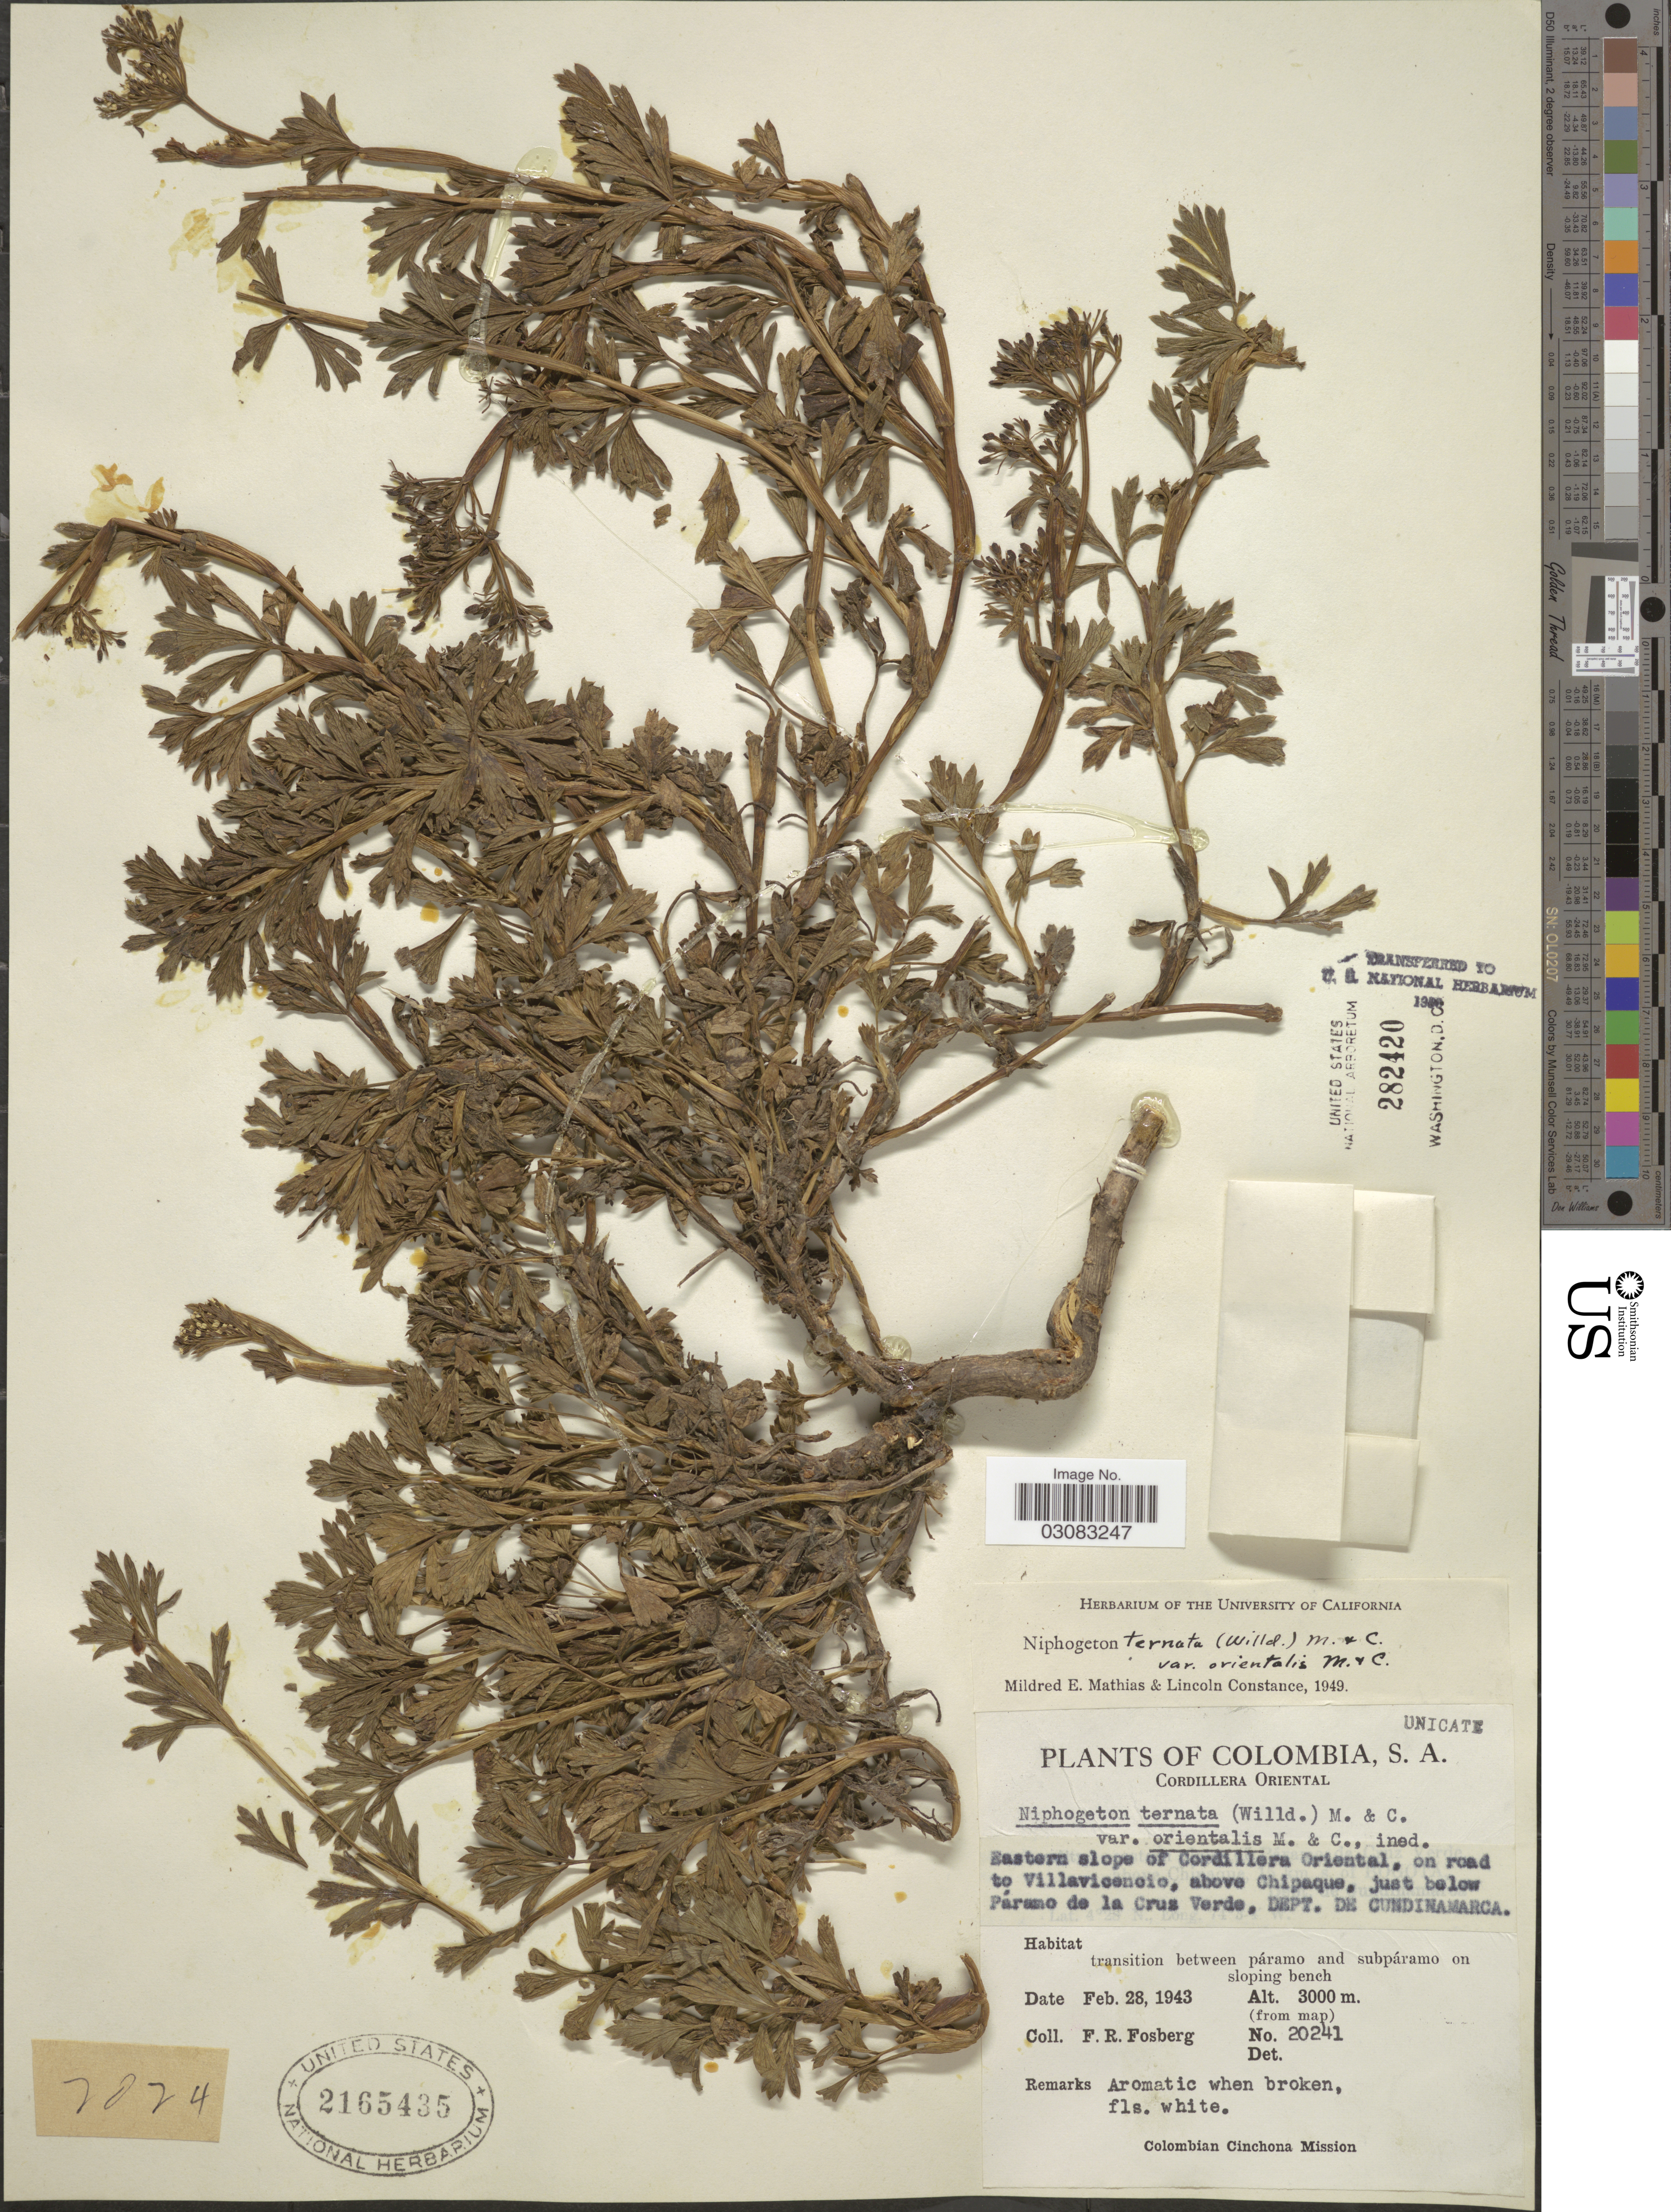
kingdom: Plantae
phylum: Tracheophyta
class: Magnoliopsida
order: Apiales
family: Apiaceae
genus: Niphogeton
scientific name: Niphogeton ternata var. orientalis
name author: Mathias & Constance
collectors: F. R. Fosberg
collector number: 20241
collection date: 1943-02-28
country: Colombia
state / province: Cundinamarca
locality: Cordillera Oriental. Eastern slope of Cordillera Oriental, on road to Villavicencio, above Chipaque, just below Páramo de la Crus Verde, Dept. de Cundinamarca.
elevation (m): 3000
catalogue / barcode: US 2165435